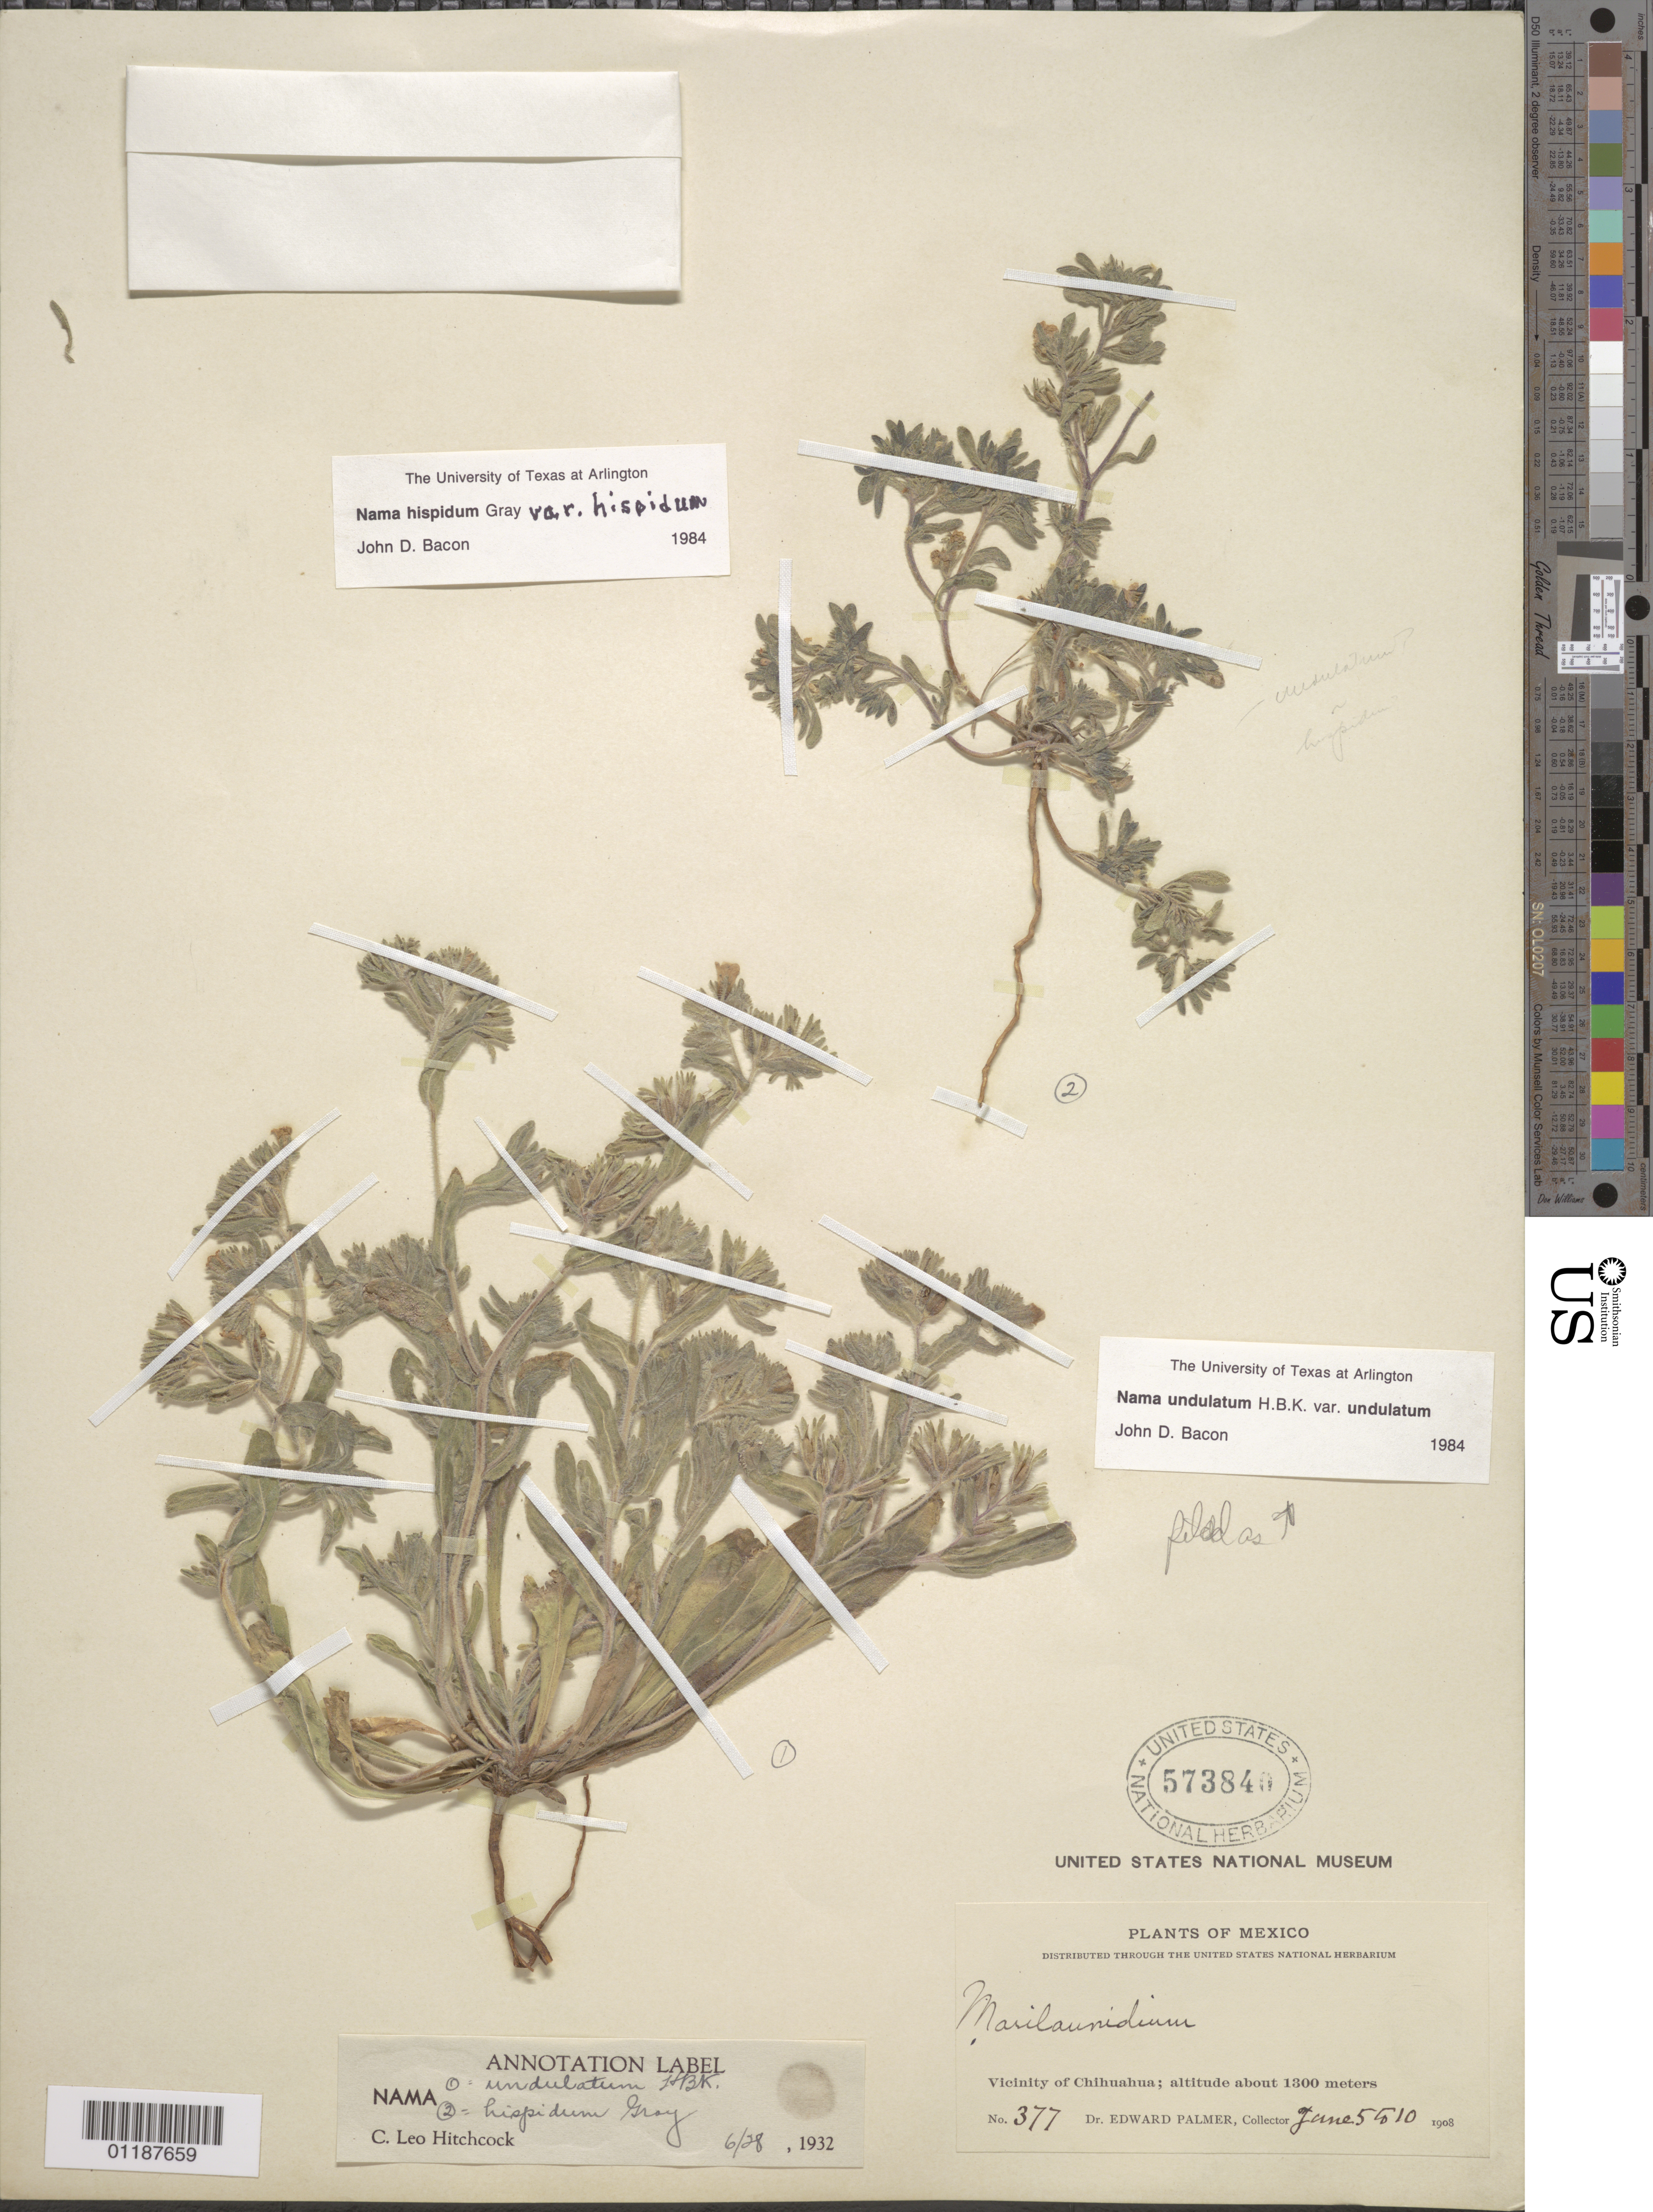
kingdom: Plantae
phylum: Tracheophyta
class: Magnoliopsida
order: Boraginales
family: Namaceae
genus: Nama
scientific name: Nama undulatum var. undulatum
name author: Kunth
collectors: E. Palmer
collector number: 377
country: Mexico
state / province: Chihuahua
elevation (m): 1300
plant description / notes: Nama hispidium var. hispidum also on sheet.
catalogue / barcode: US 573840